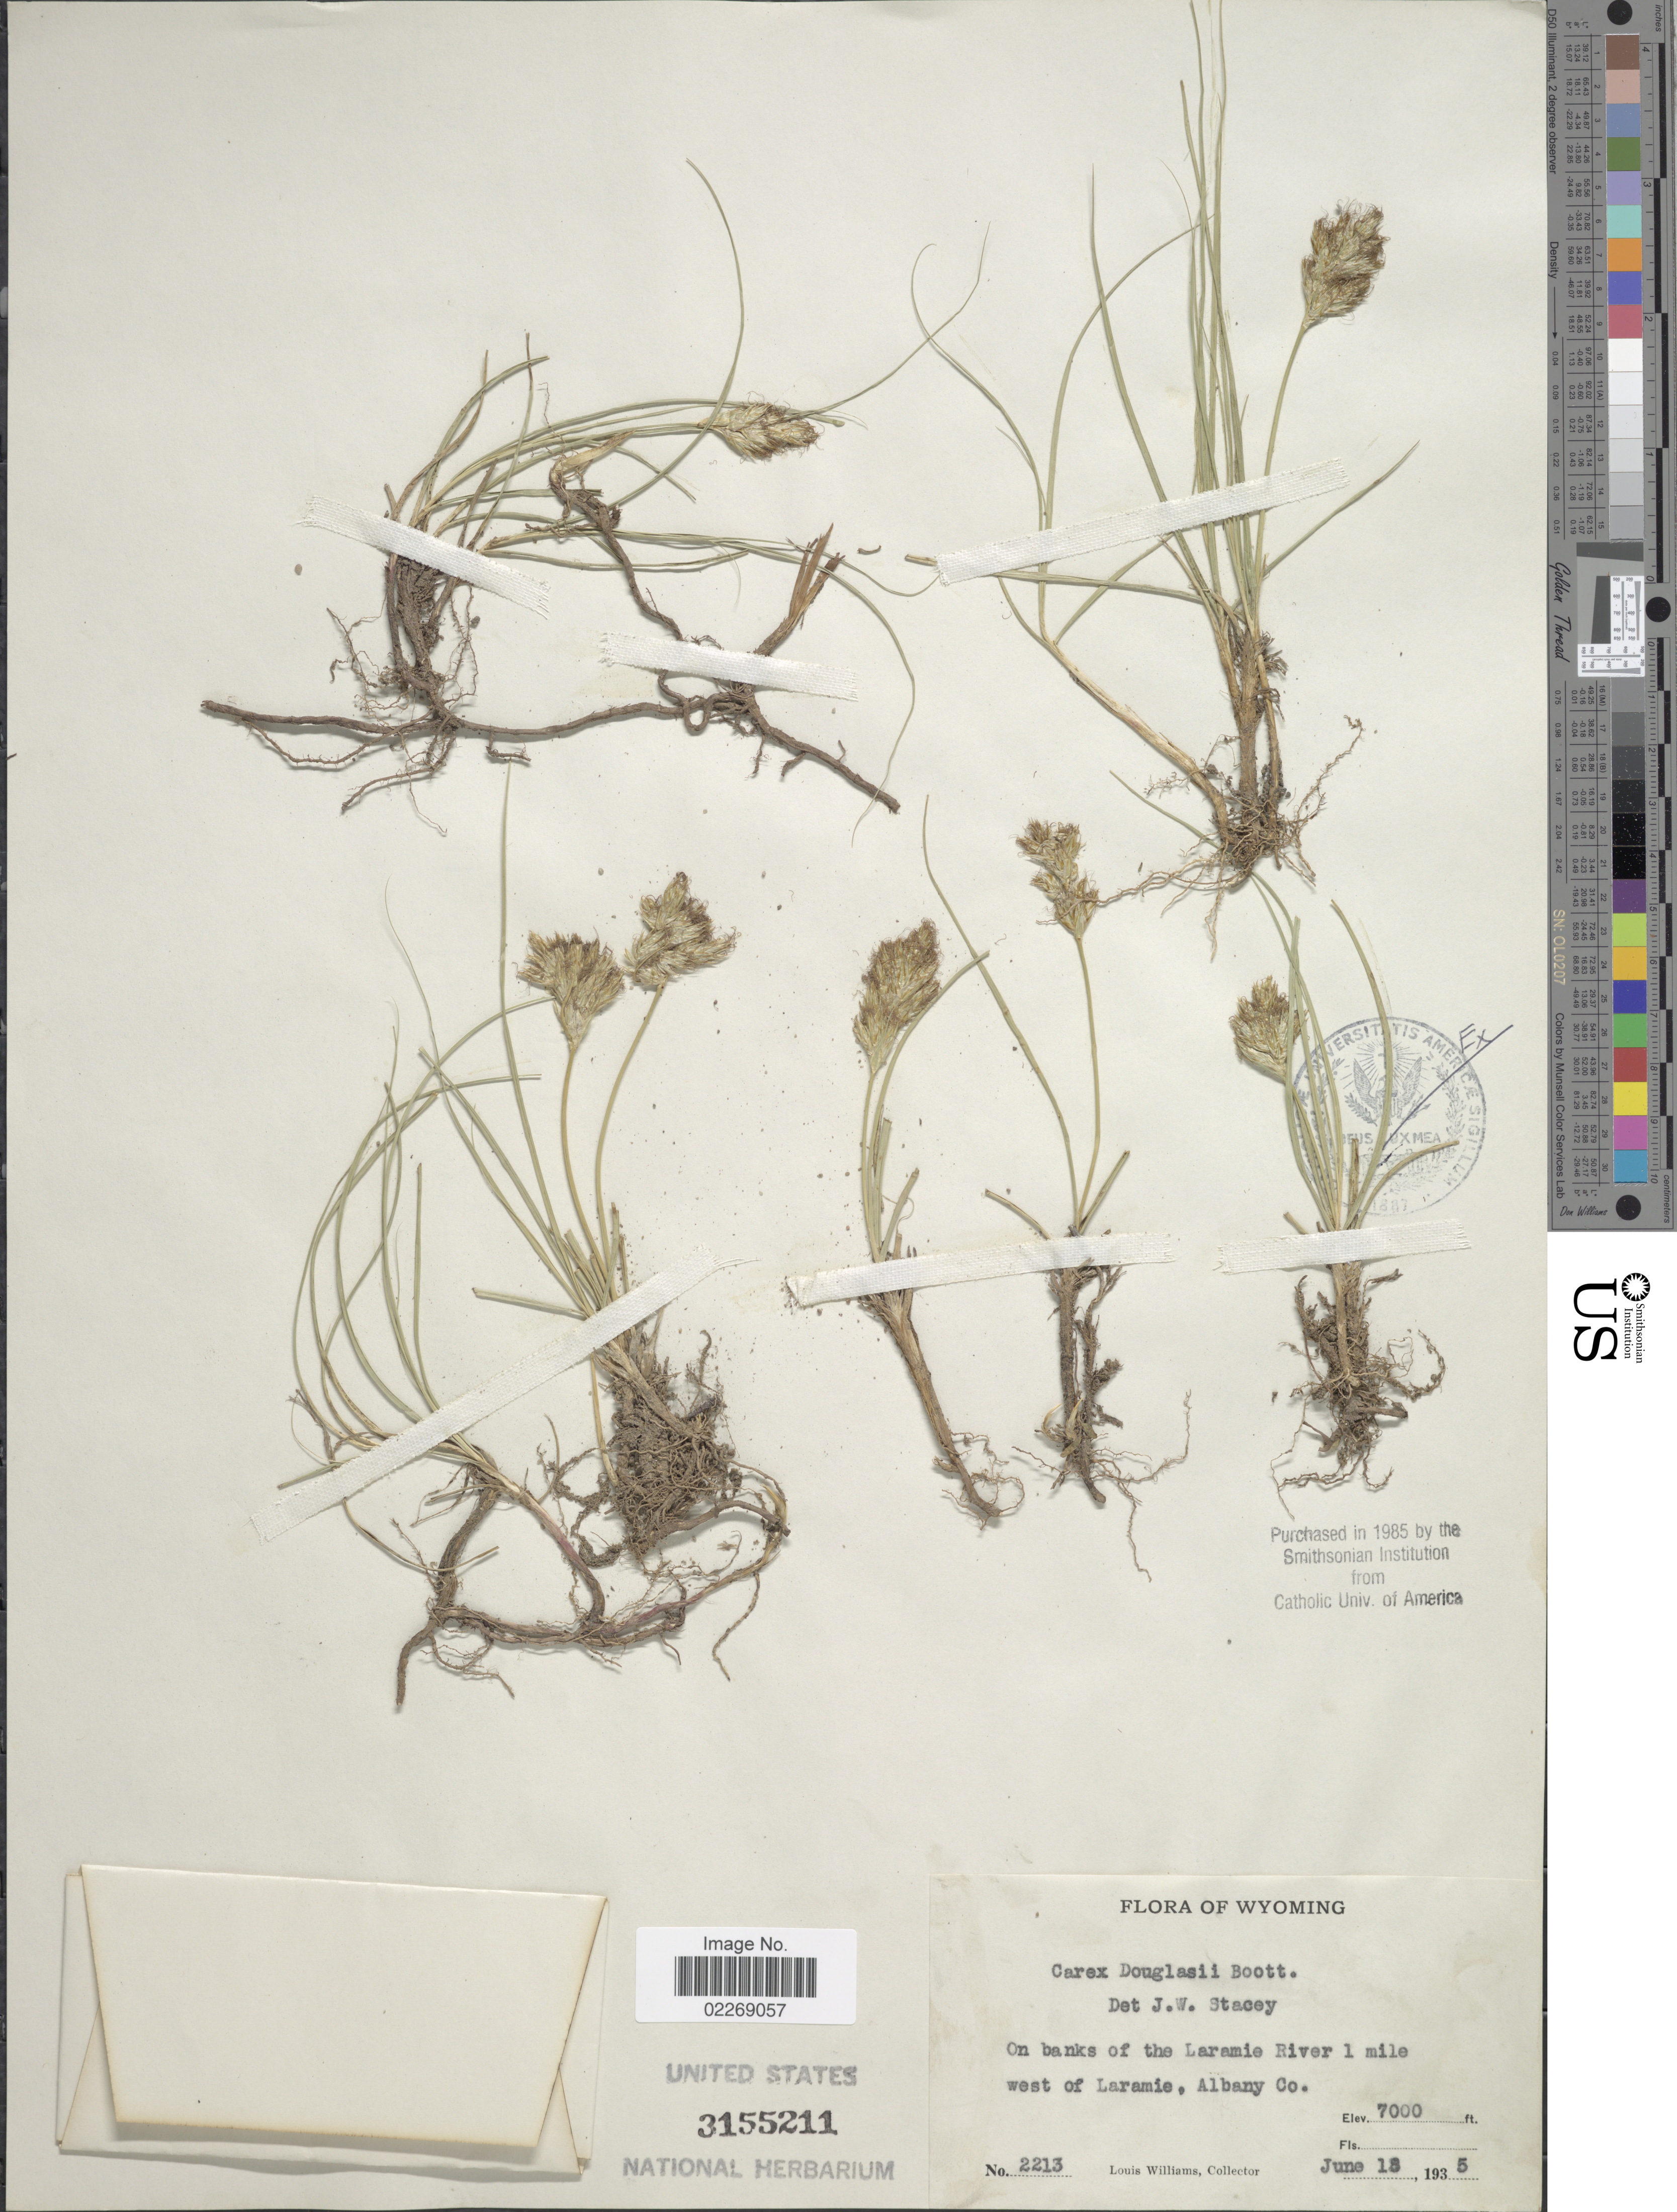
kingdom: Plantae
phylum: Tracheophyta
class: Liliopsida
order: Poales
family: Cyperaceae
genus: Carex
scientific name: Carex douglasii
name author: Boott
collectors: L. G. Williams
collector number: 2213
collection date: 1935-06-18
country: United States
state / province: Wyoming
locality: Laramie River 1 mile west of Laramie, Albany Co.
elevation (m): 2134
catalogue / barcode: US 3155211